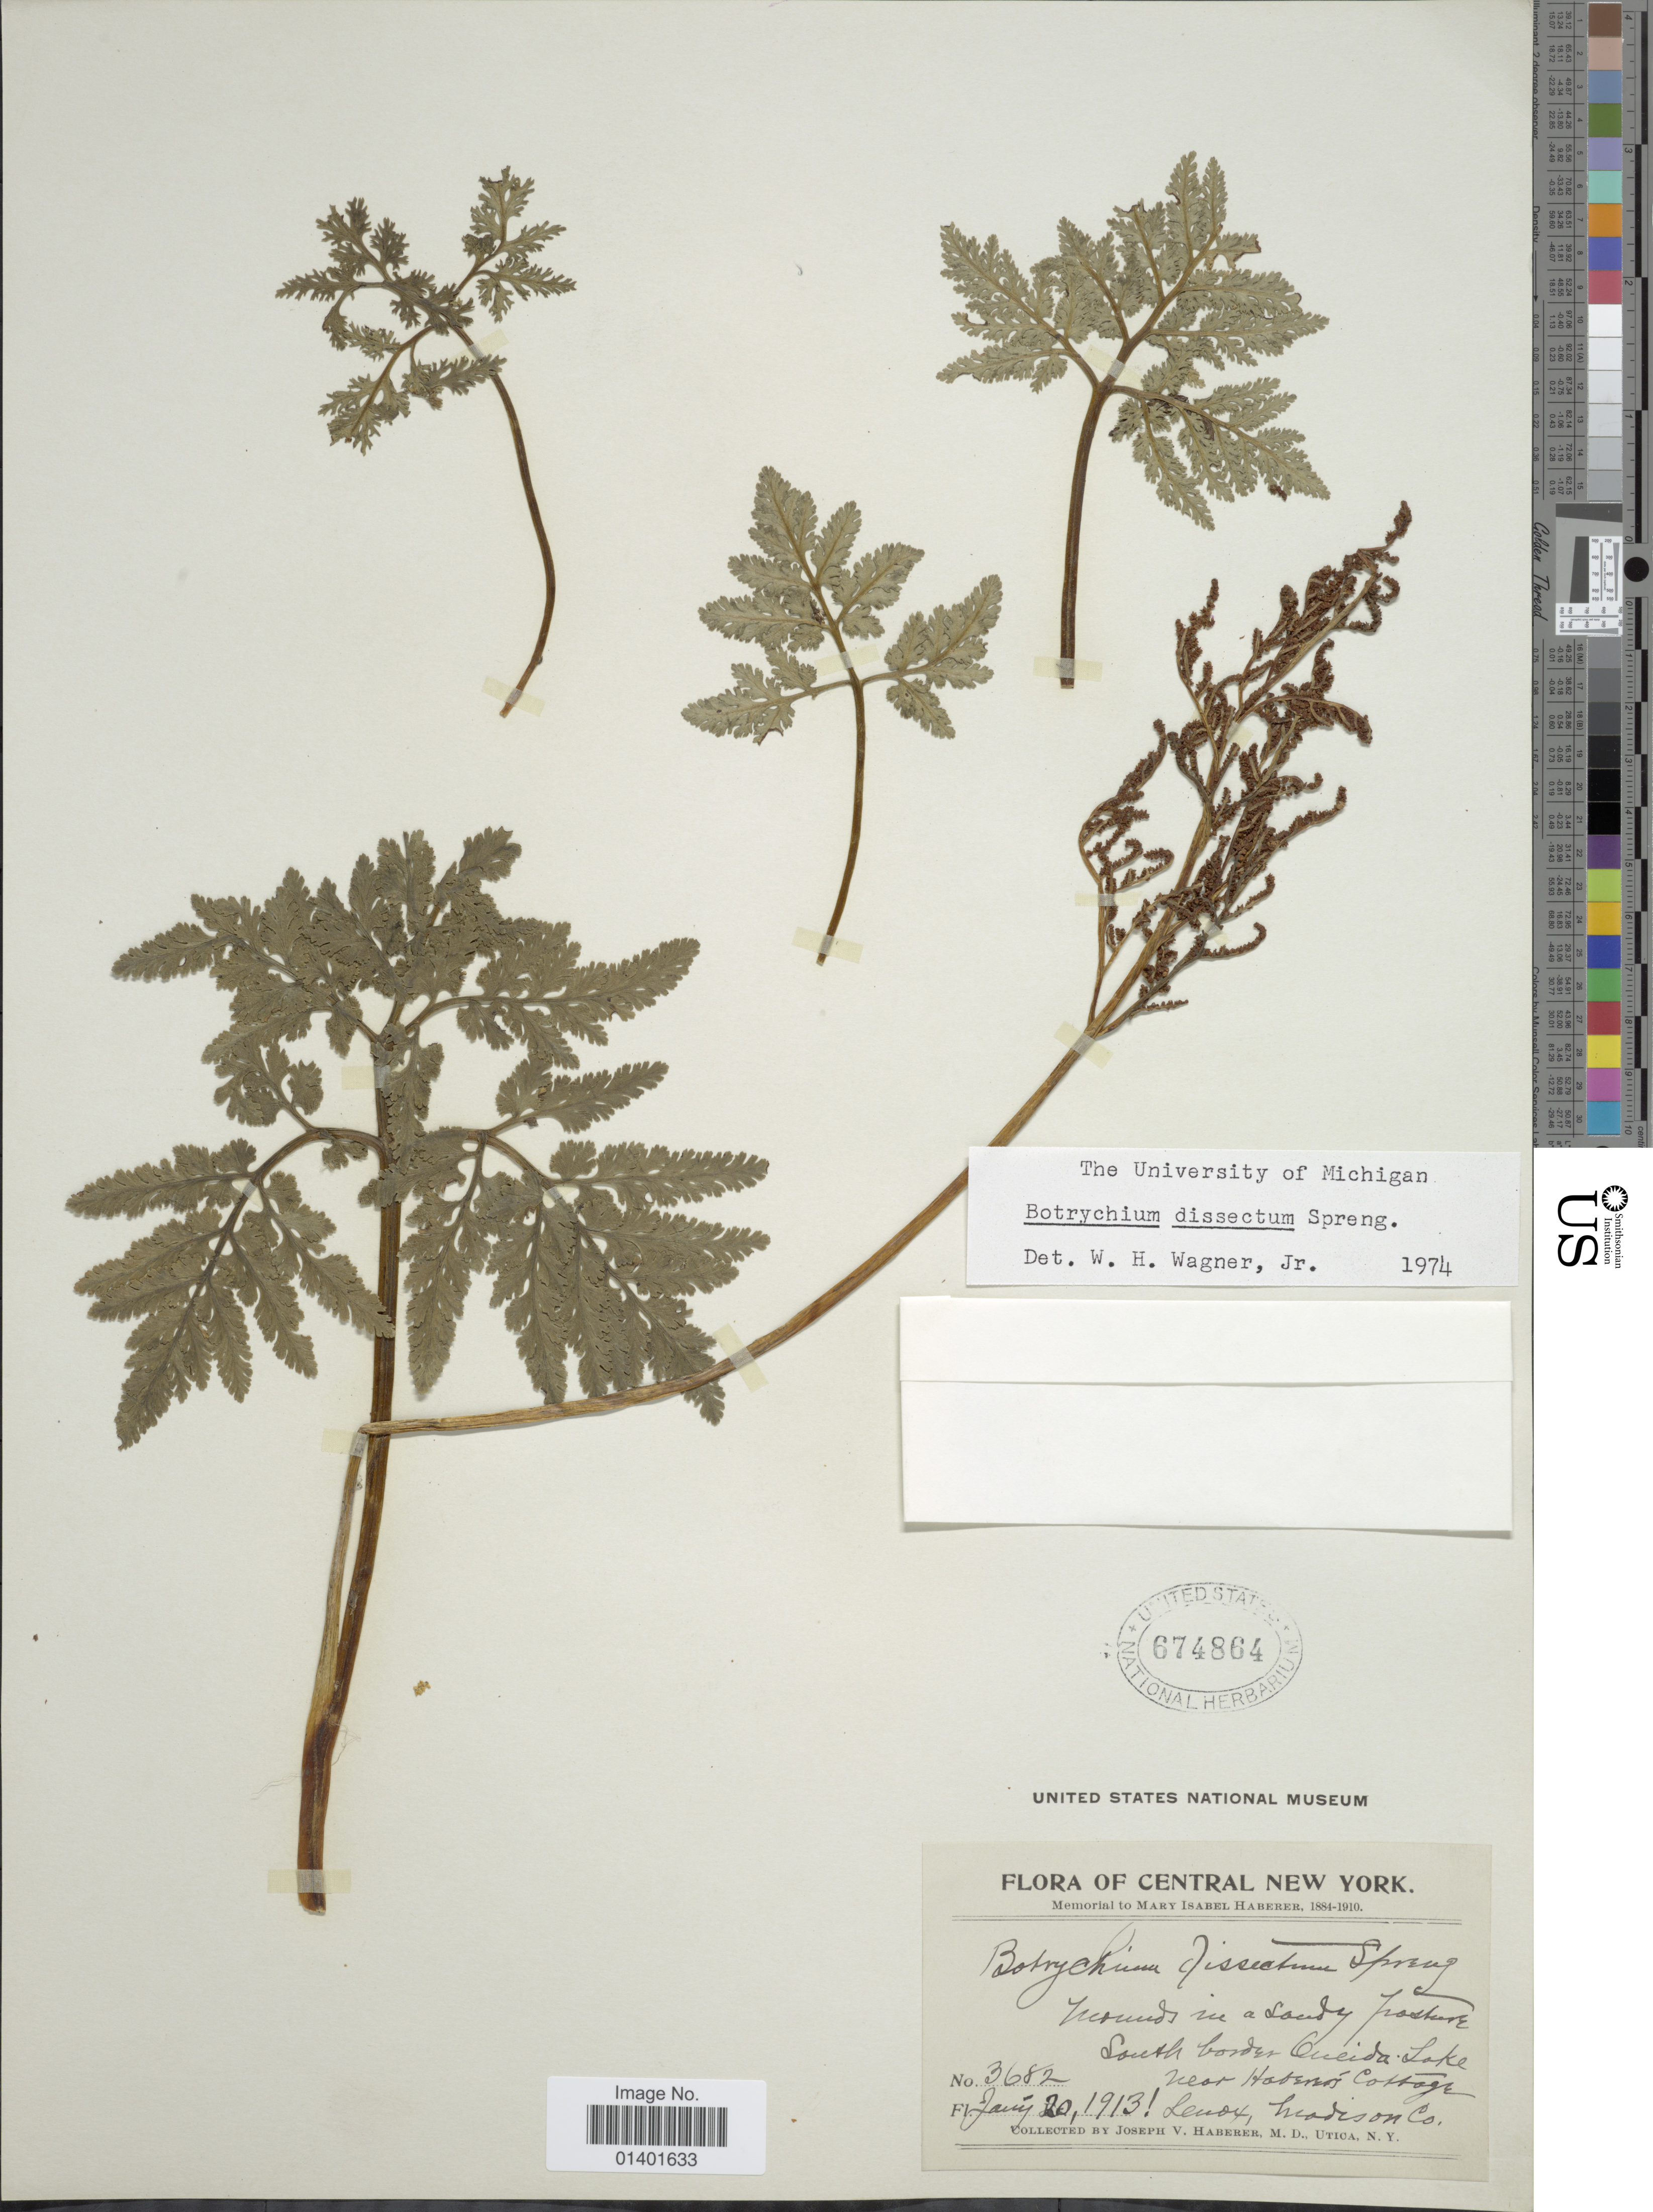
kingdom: Plantae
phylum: Tracheophyta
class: Polypodiopsida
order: Ophioglossales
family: Ophioglossaceae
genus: Botrychium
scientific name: Botrychium dissectum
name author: Spreng.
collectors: J. V. Haberer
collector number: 3682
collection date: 1913-06-20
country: United States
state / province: New York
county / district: Oneida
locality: Central New York, south border Oneida Lake, near Haberers Cottage, Lenox, Madison Co.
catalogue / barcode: US 674864